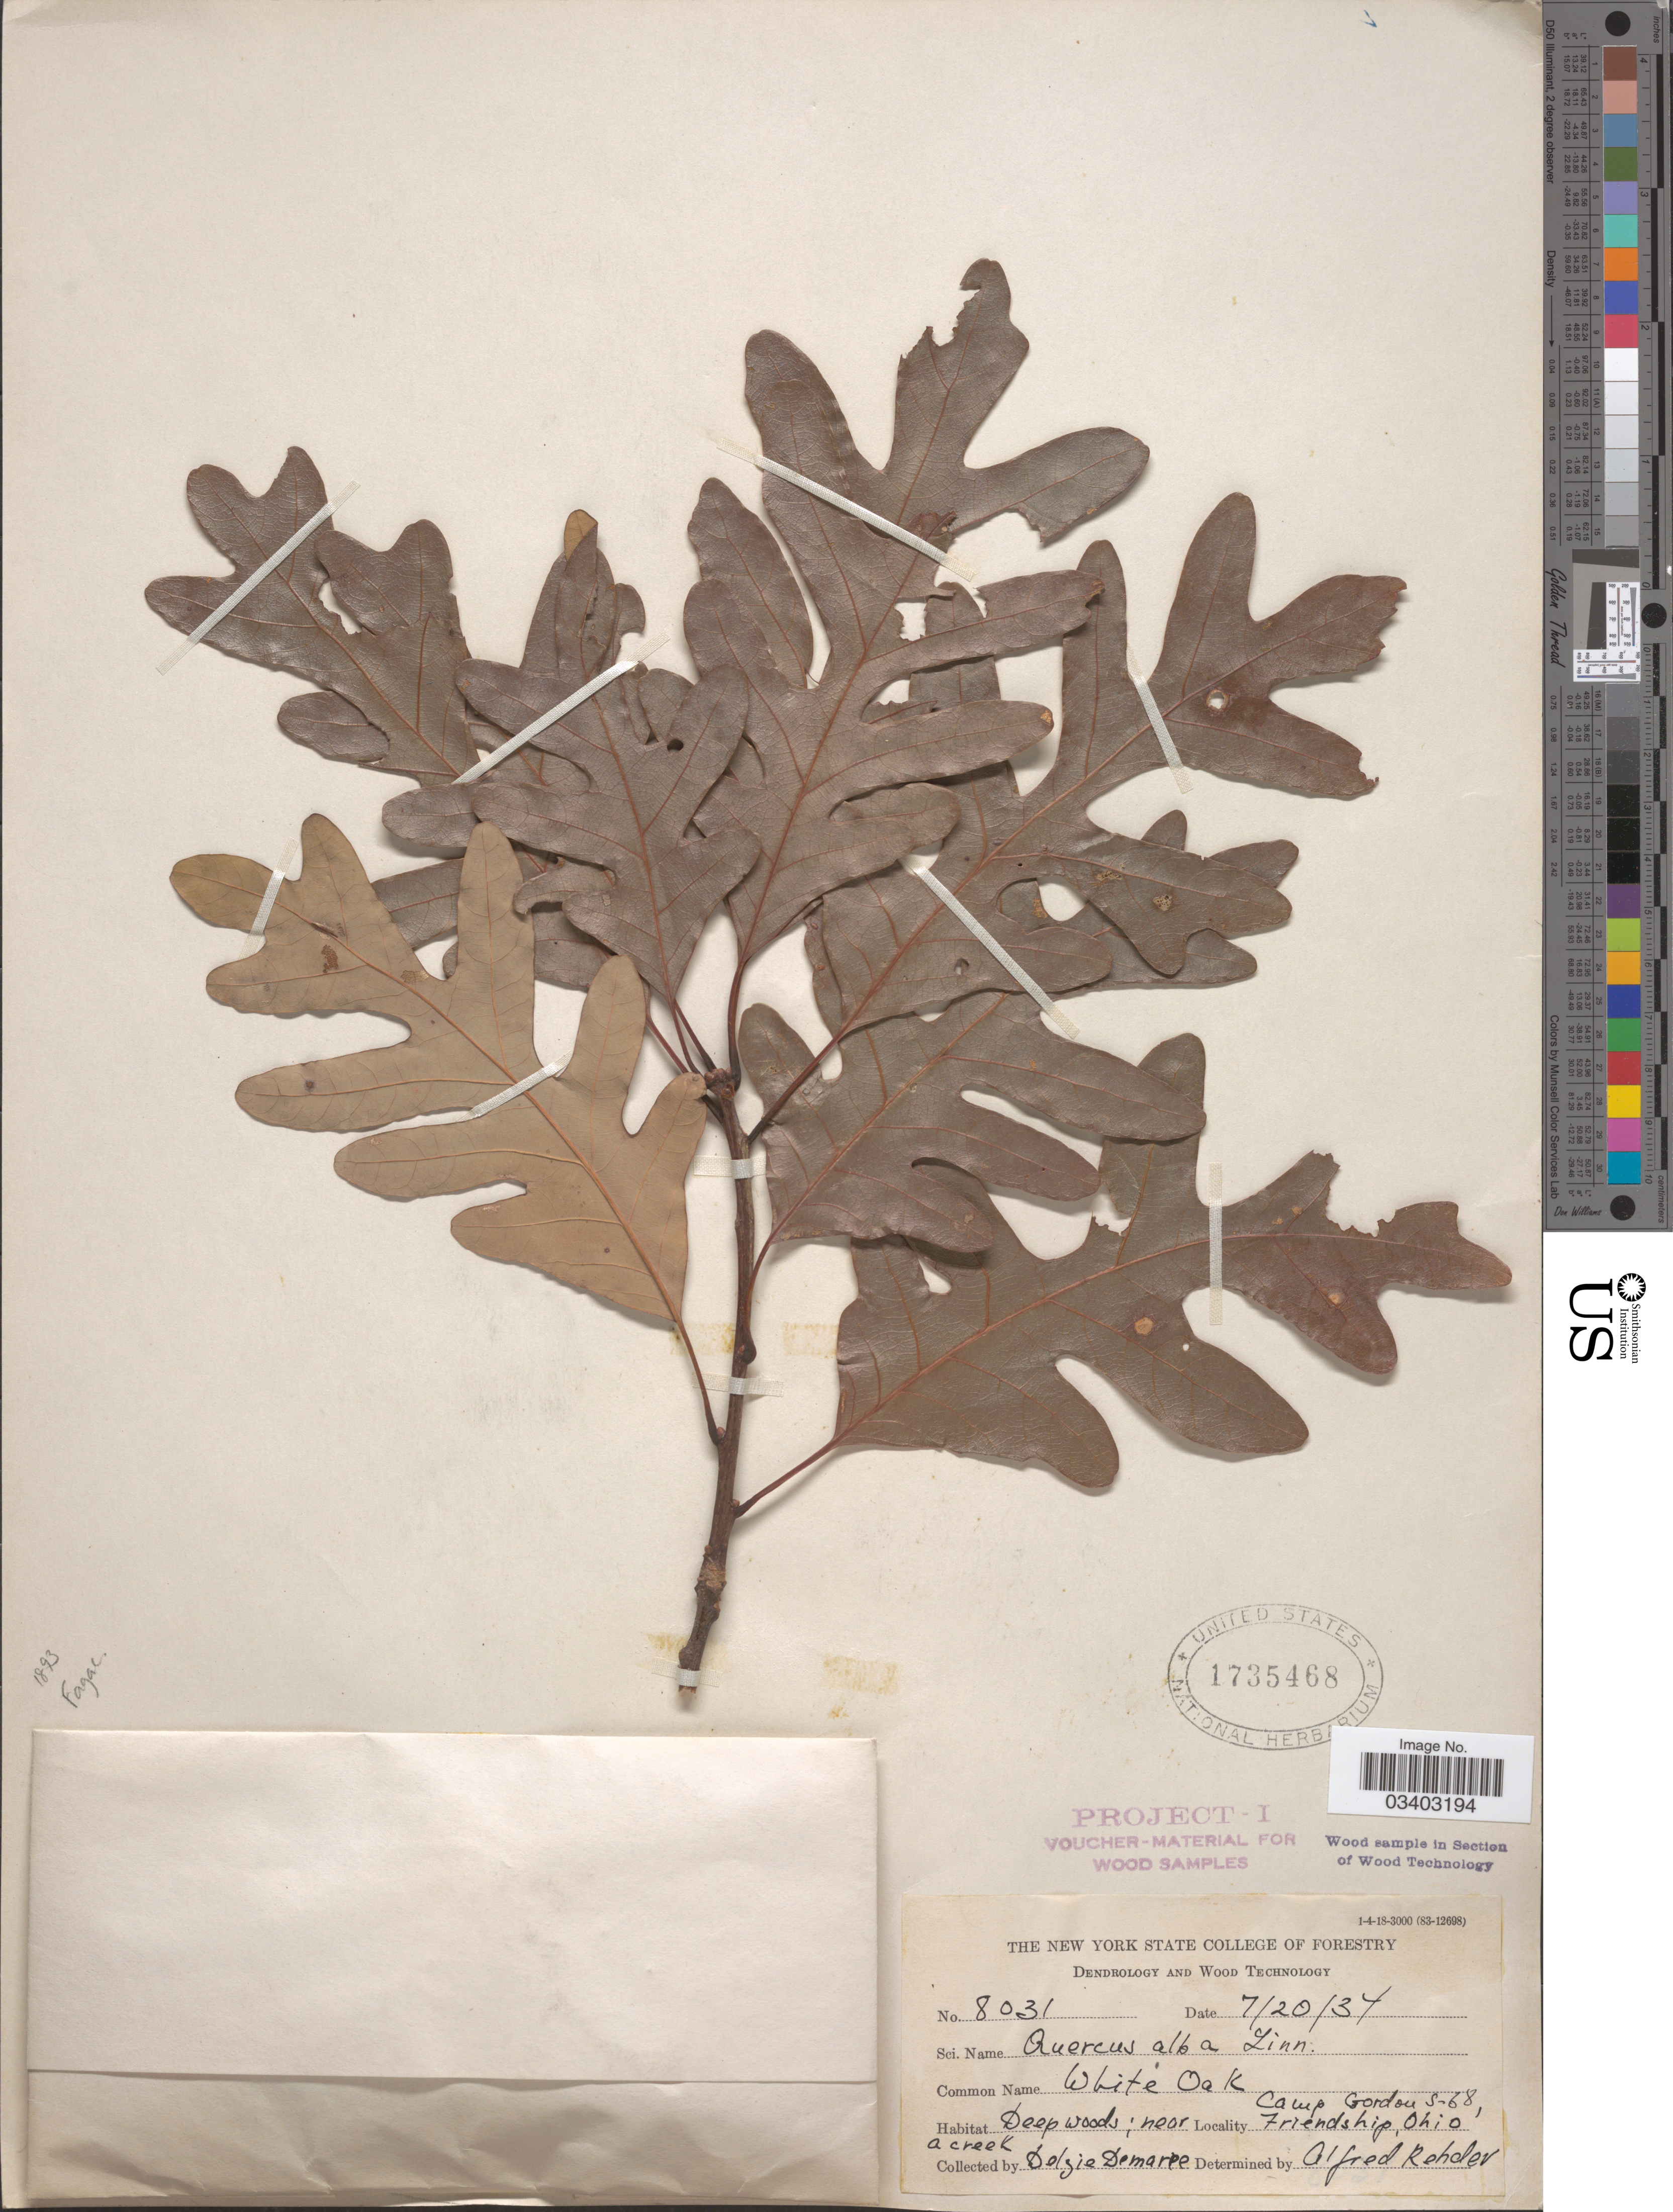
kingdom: Plantae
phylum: Tracheophyta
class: Magnoliopsida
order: Fagales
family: Fagaceae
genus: Quercus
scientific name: Quercus alba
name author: L.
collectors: D. Demaree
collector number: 8031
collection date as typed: Transcribed d/m/y: 20/7/34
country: United States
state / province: Ohio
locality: Near a creek. Camp Gordon S-68, Friendship.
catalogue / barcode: US 1735468